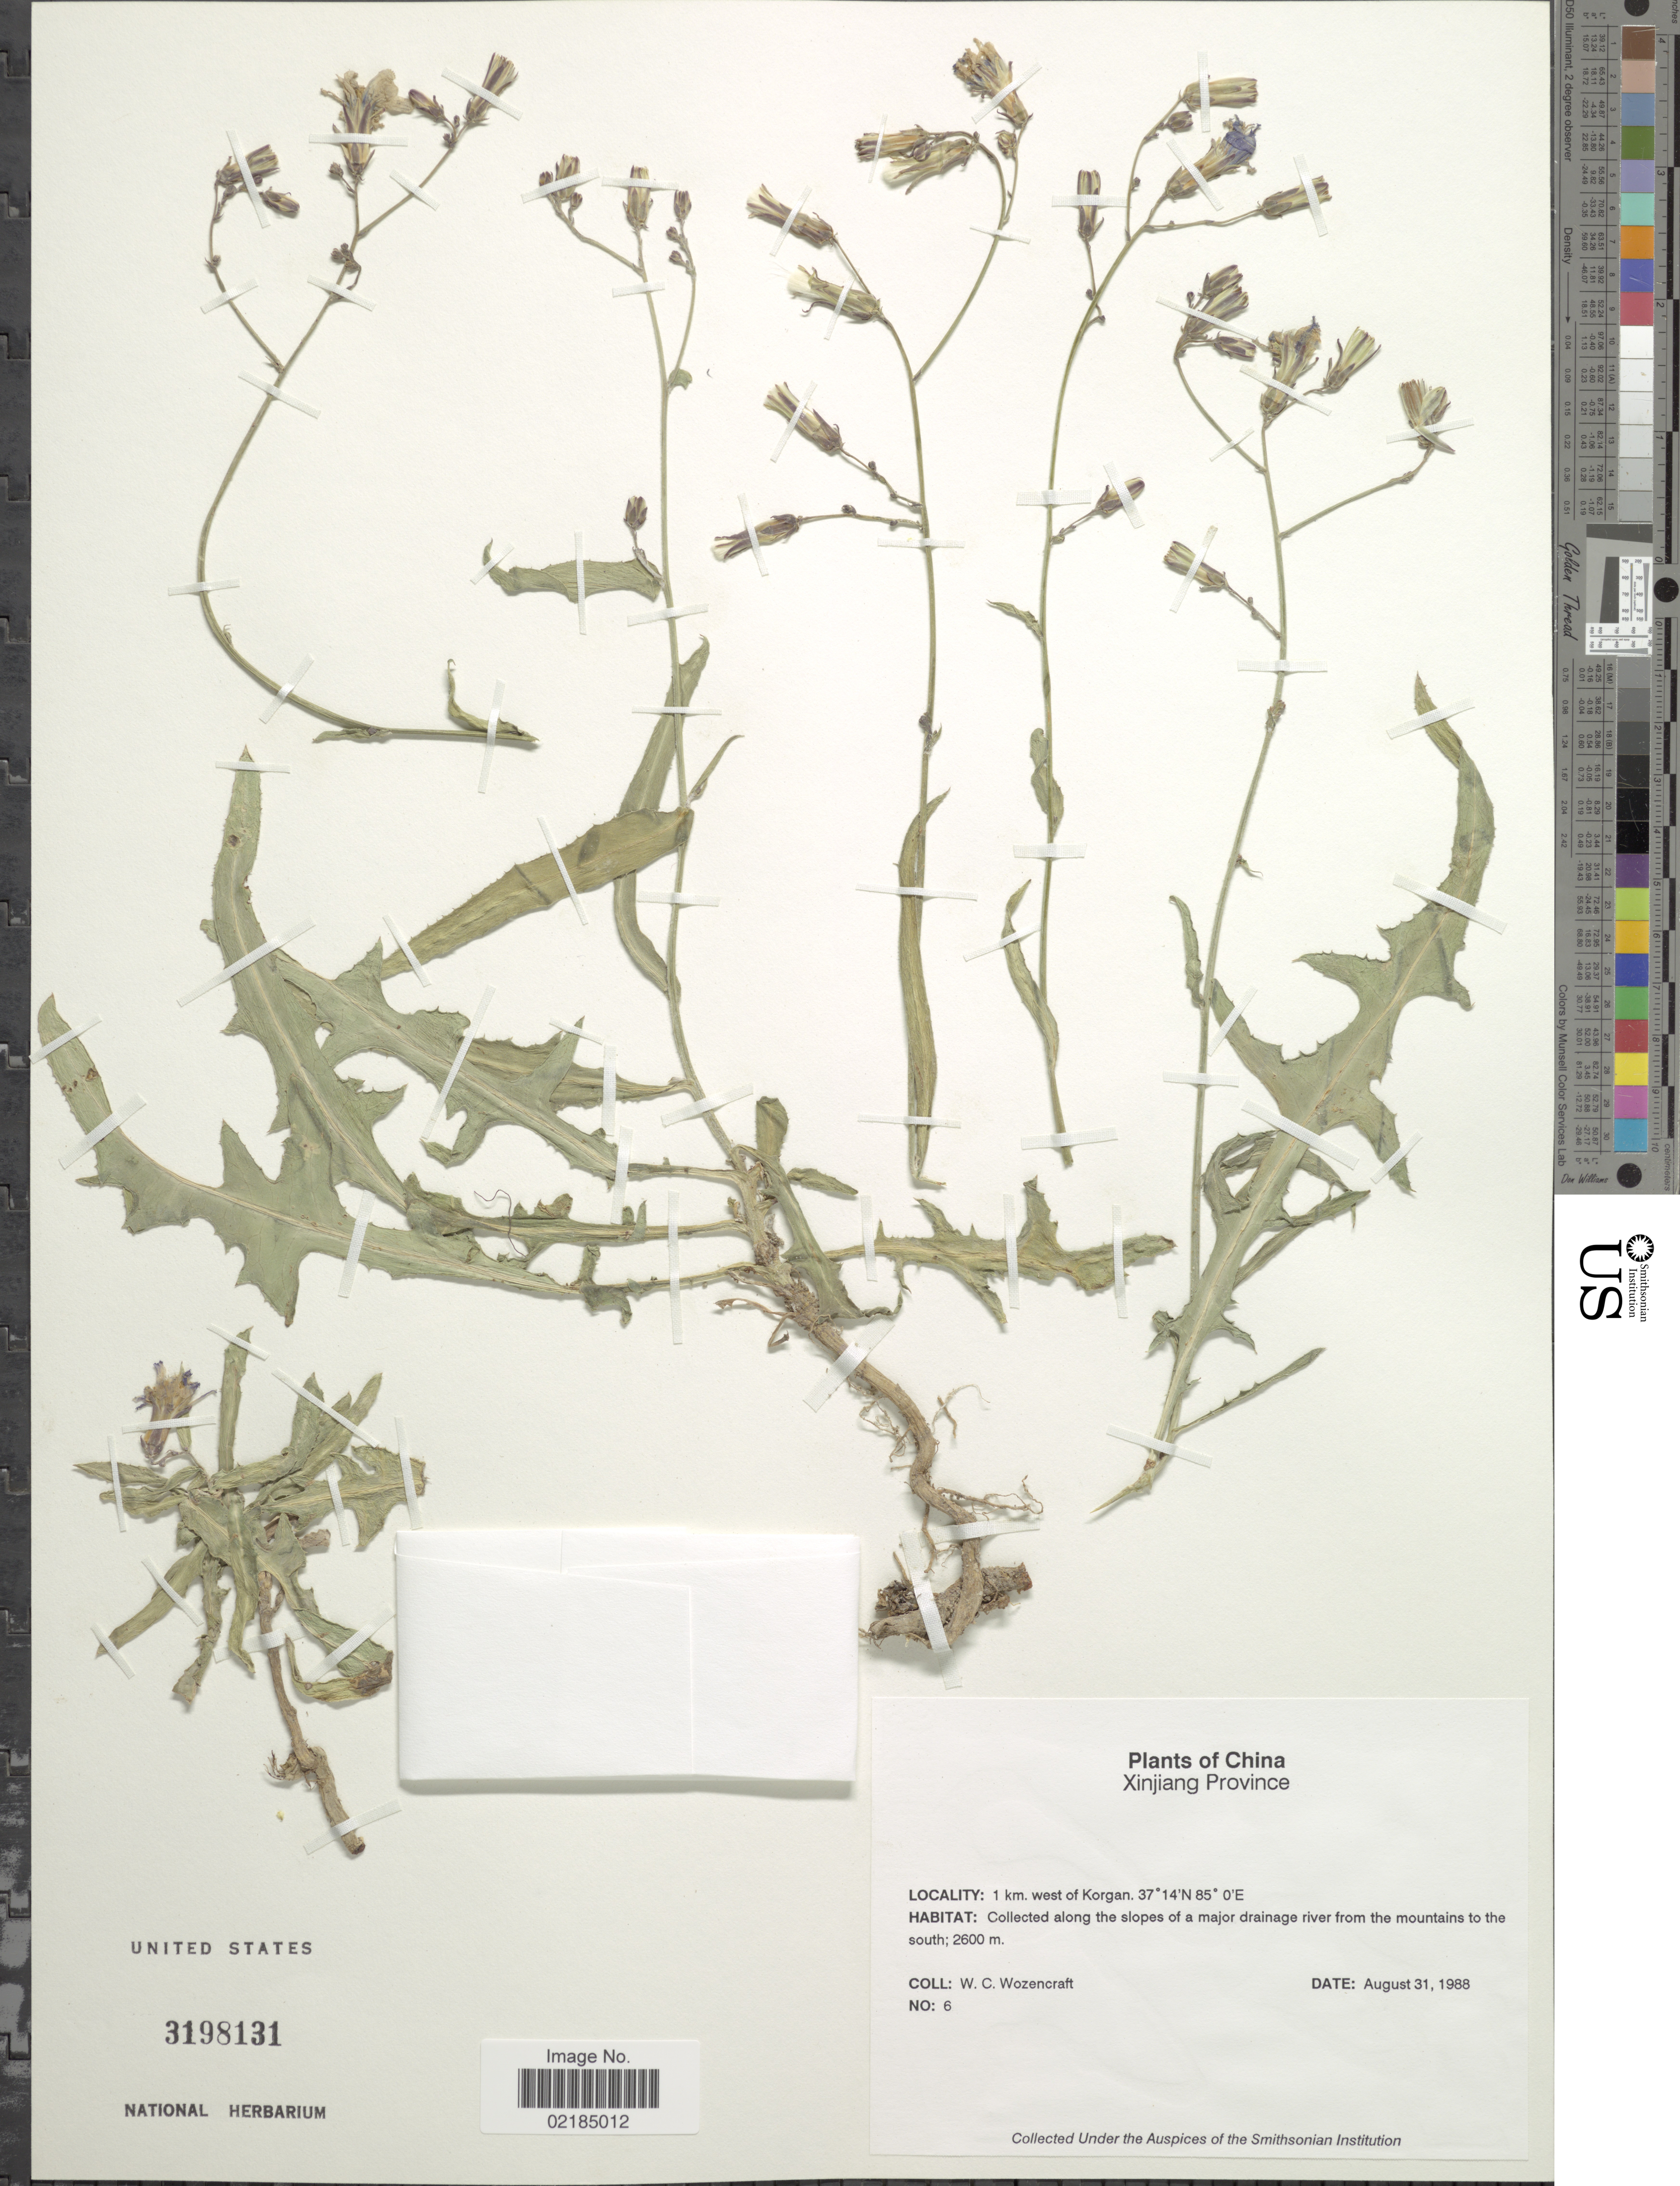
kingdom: Plantae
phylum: Tracheophyta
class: Magnoliopsida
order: Asterales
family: Asteraceae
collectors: C. Wozencraft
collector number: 6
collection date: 1988-08-31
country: China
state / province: Xinjiang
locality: Xinjiang Province. 1 km. west of Korgan.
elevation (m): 2600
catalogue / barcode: US 3198131